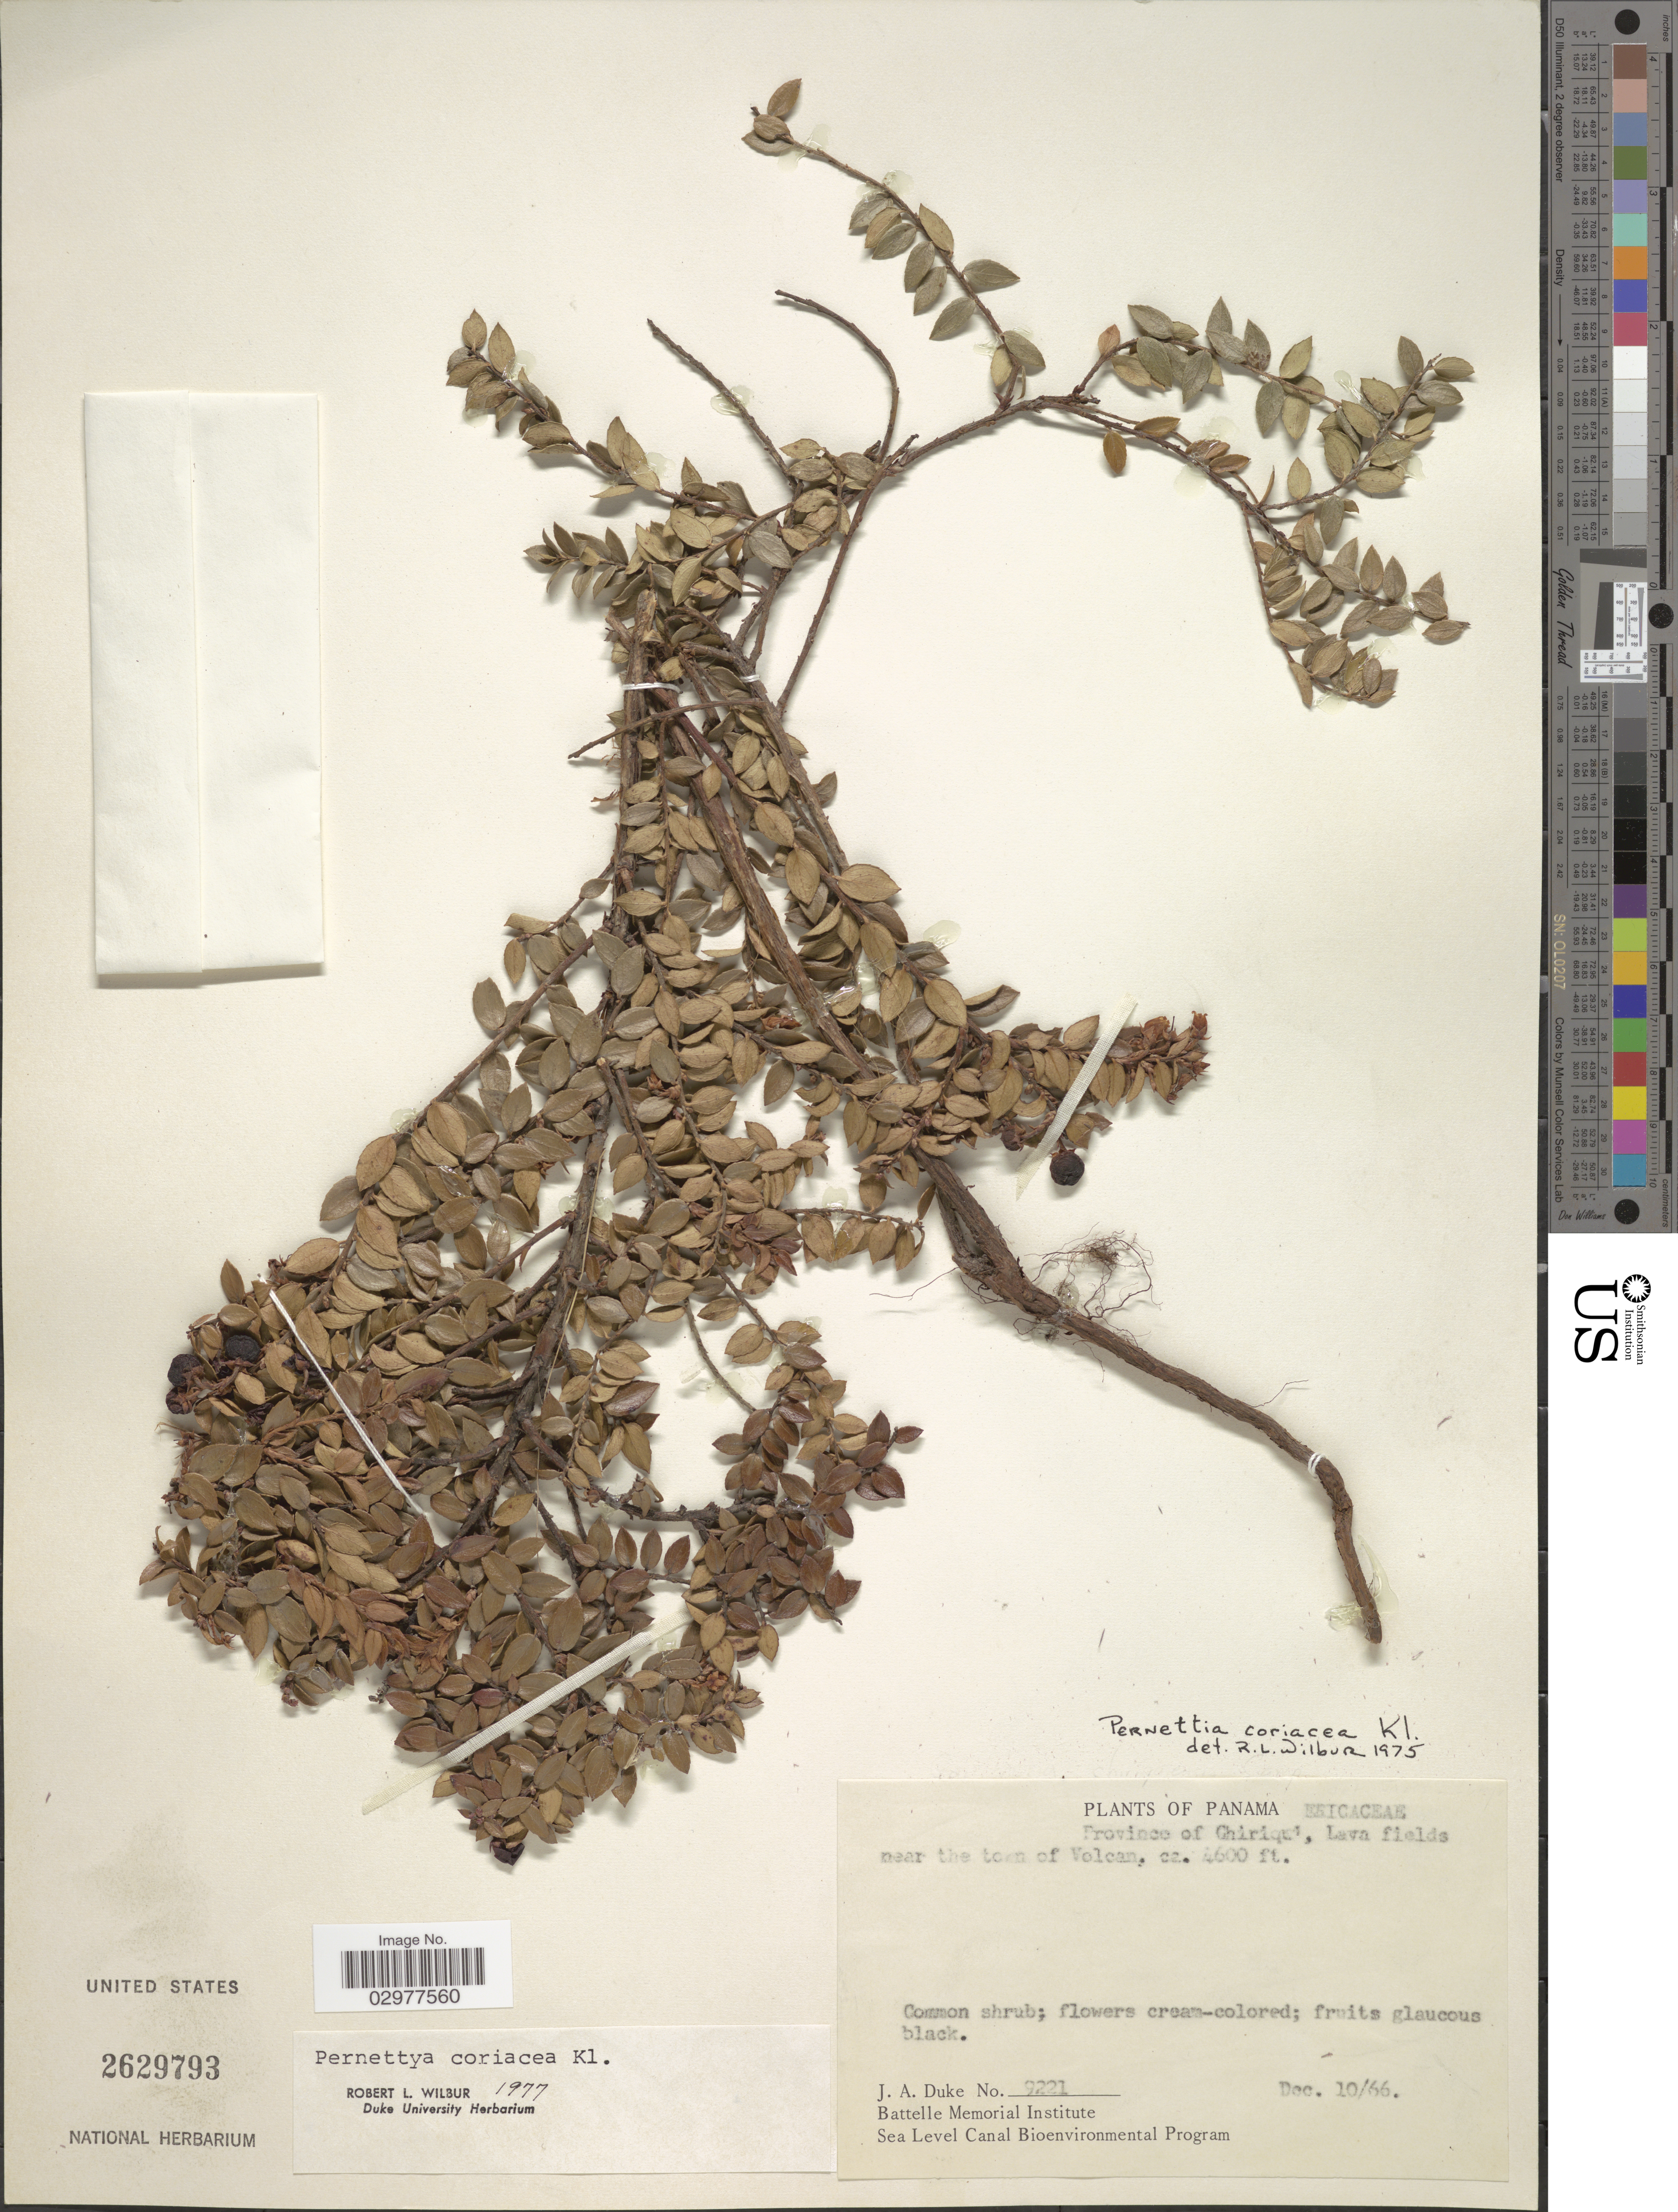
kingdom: Plantae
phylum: Tracheophyta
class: Magnoliopsida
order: Ericales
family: Ericaceae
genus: Pernettya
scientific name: Pernettya prostrata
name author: (Cav.) DC.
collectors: J. A. Duke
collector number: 9221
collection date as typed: Transcribed d/m/y: 10/12/66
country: Panama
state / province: Chiriqui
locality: Lava fields near the town of Volcan.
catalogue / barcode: US 2629793